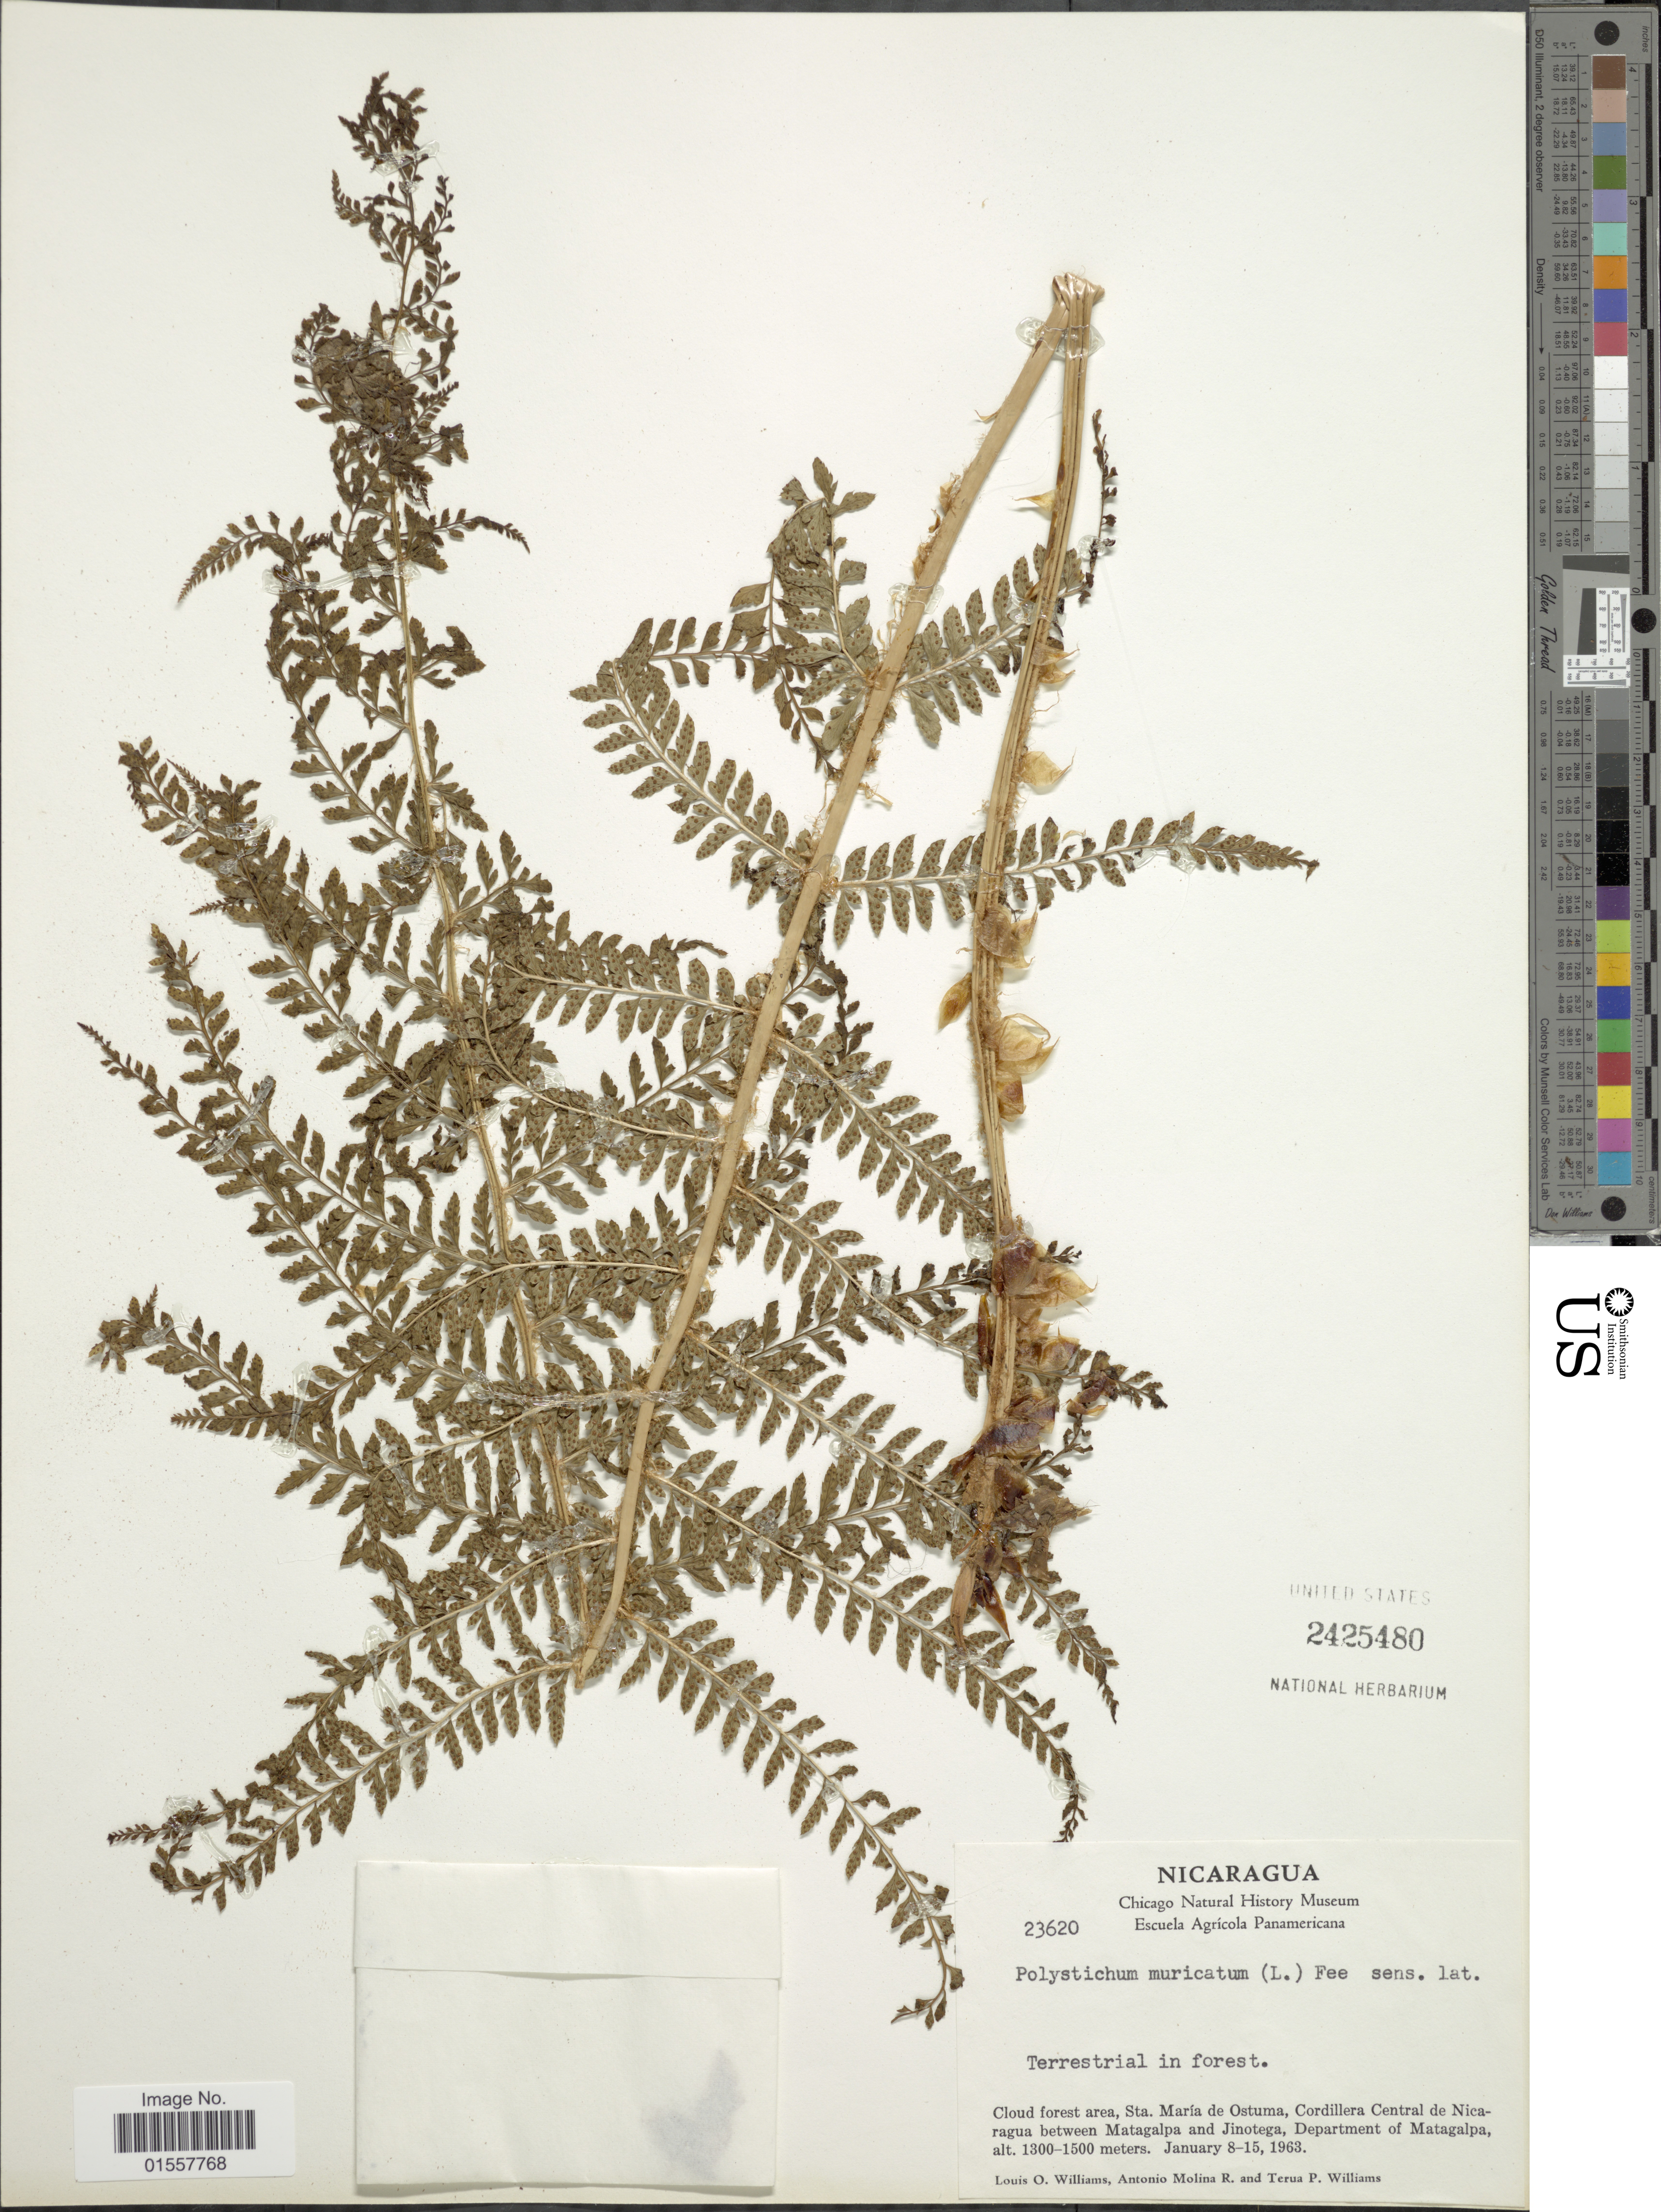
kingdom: Plantae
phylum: Tracheophyta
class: Polypodiopsida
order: Polypodiales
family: Dryopteridaceae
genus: Polystichum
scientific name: Polystichum muricatum var. bicolor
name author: (L.) Fée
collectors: L. O. Williams, A. Molina R. & T. P. Williams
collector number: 23620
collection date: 1963-01-08/1963-01-15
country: Nicaragua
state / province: Matagalpa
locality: Cloud forest area, Sta. Maria de Ostuma, Cordillera Central de Nicaragua between Matagalpa and Jinotega, Department of Matagalpa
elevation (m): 1300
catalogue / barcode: US 2425480